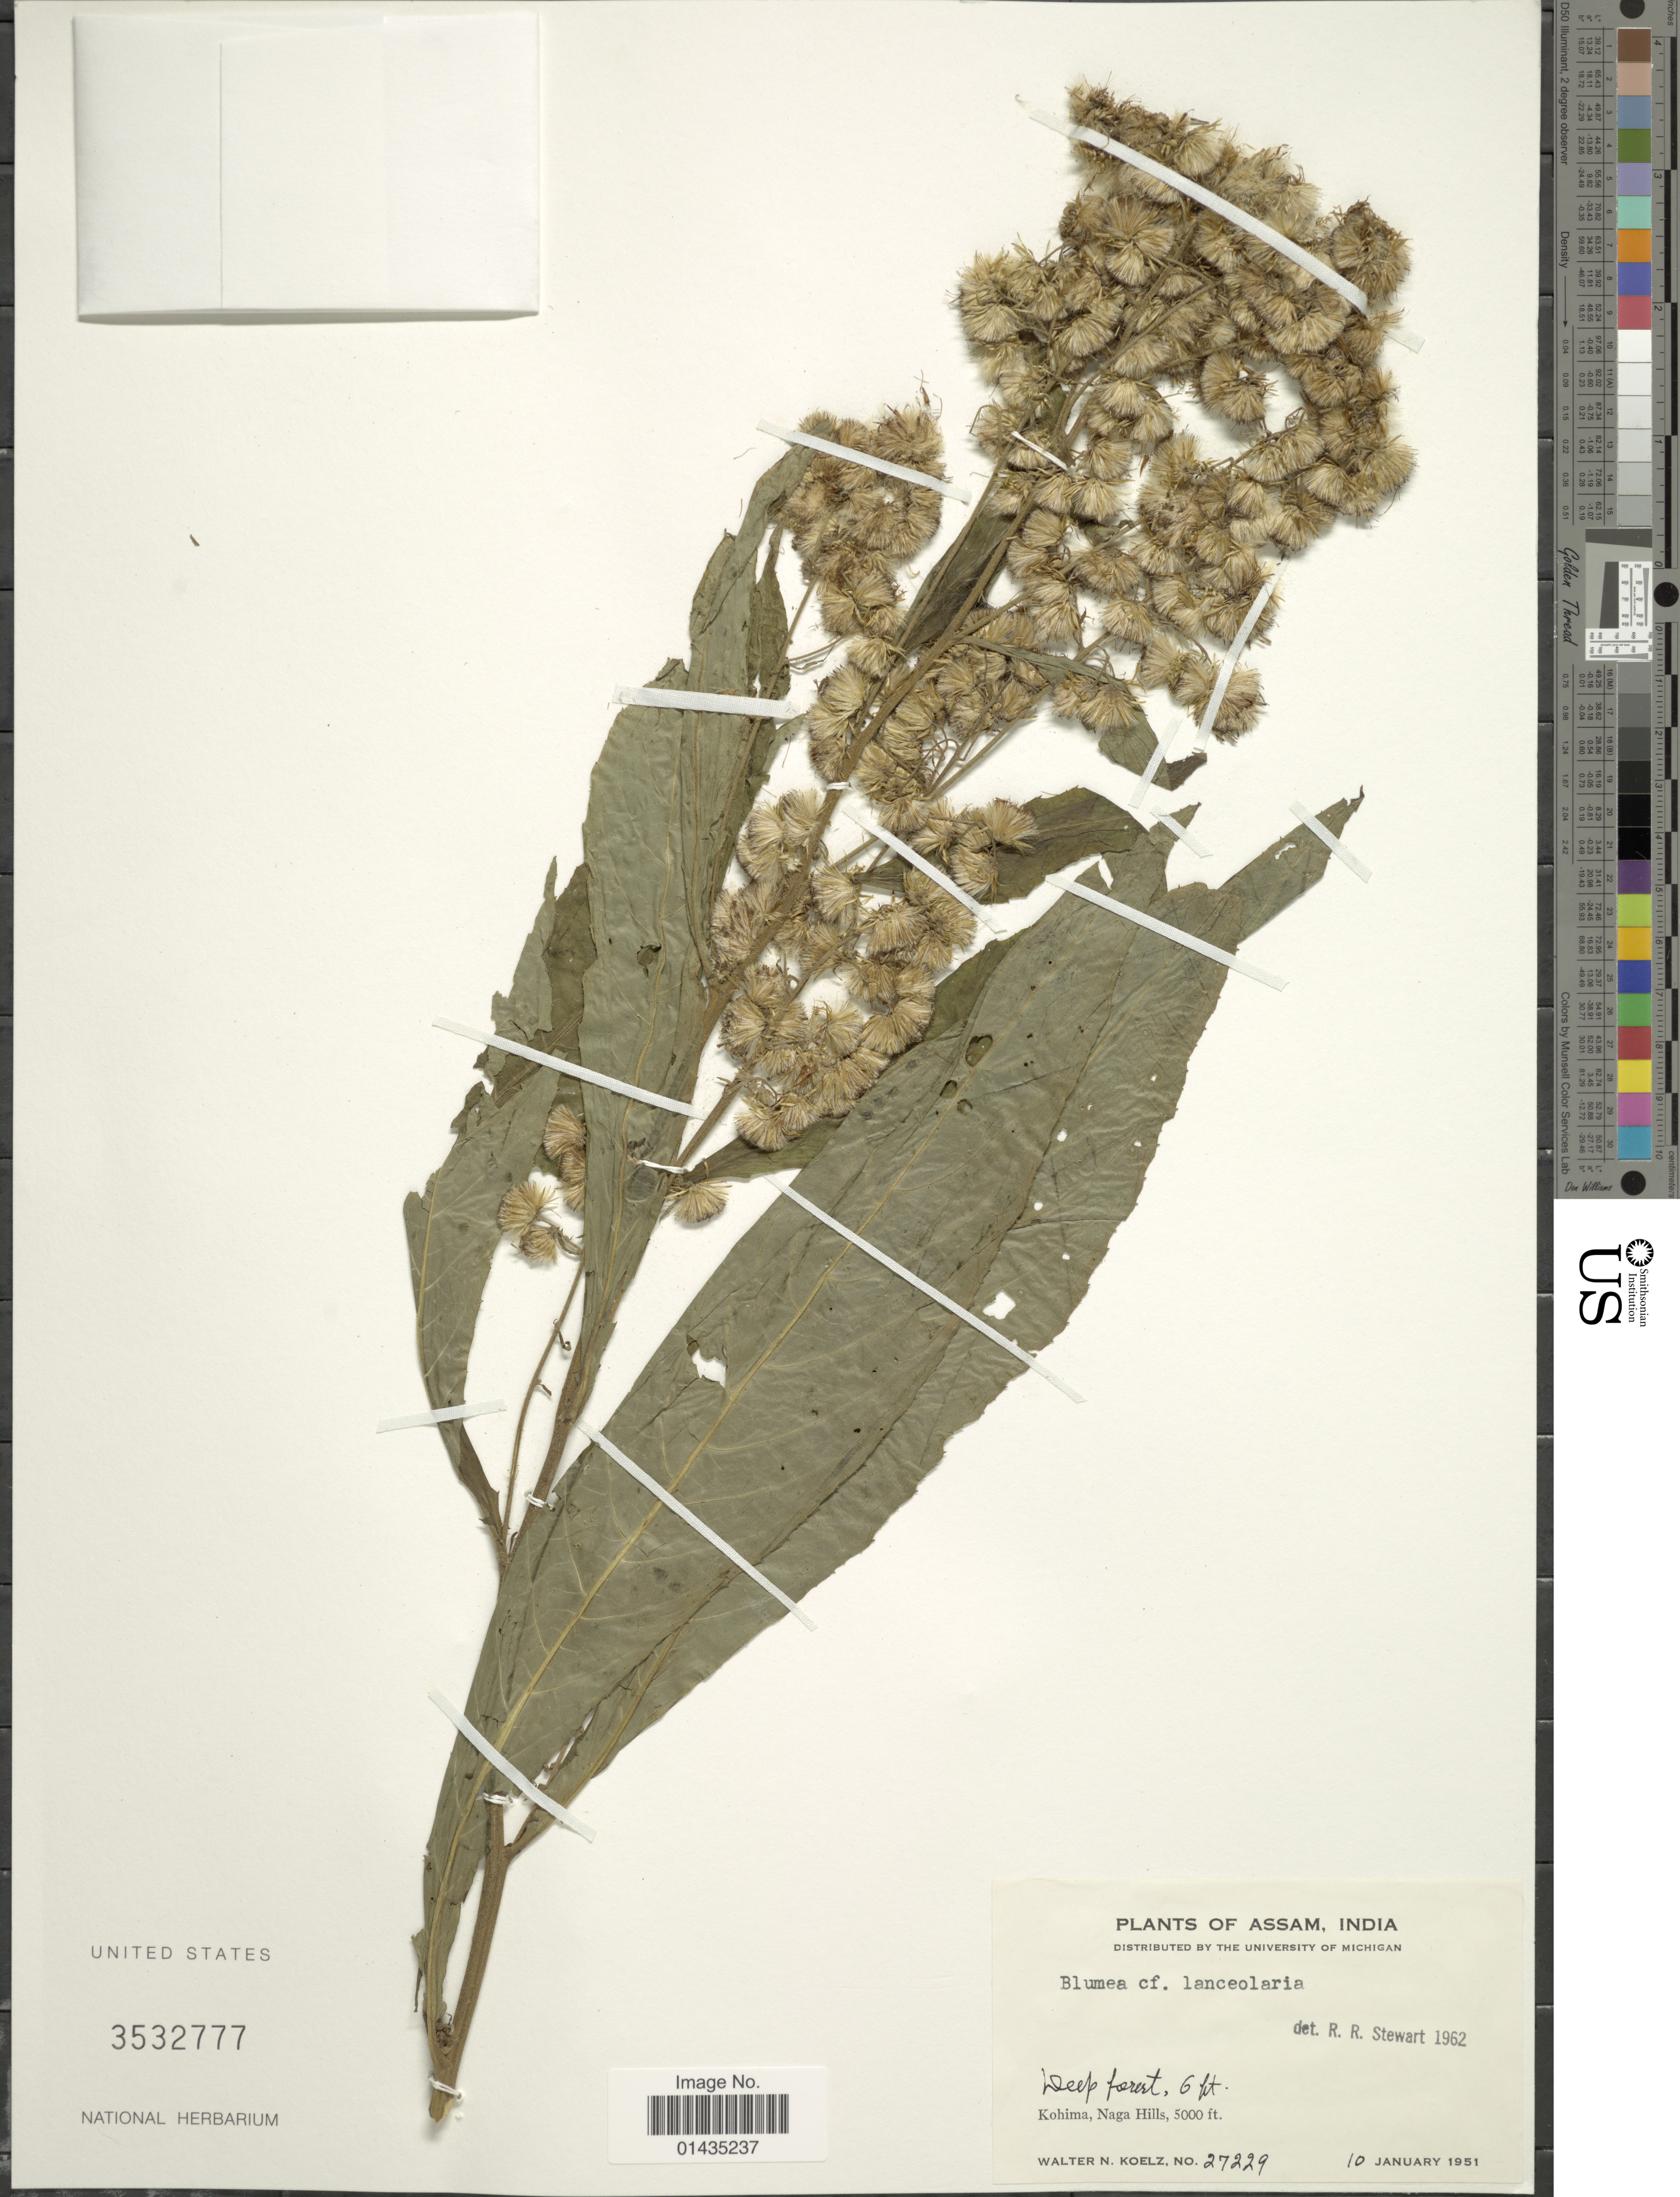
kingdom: Plantae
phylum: Tracheophyta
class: Magnoliopsida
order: Asterales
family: Asteraceae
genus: Blumea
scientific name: Blumea lanceolaria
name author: (Roxb.) Druce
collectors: W. N. Koelz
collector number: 27229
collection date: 1951-01-10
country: India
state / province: Assam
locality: Kohima, Naga Hilla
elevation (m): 1524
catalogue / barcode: US 3532777